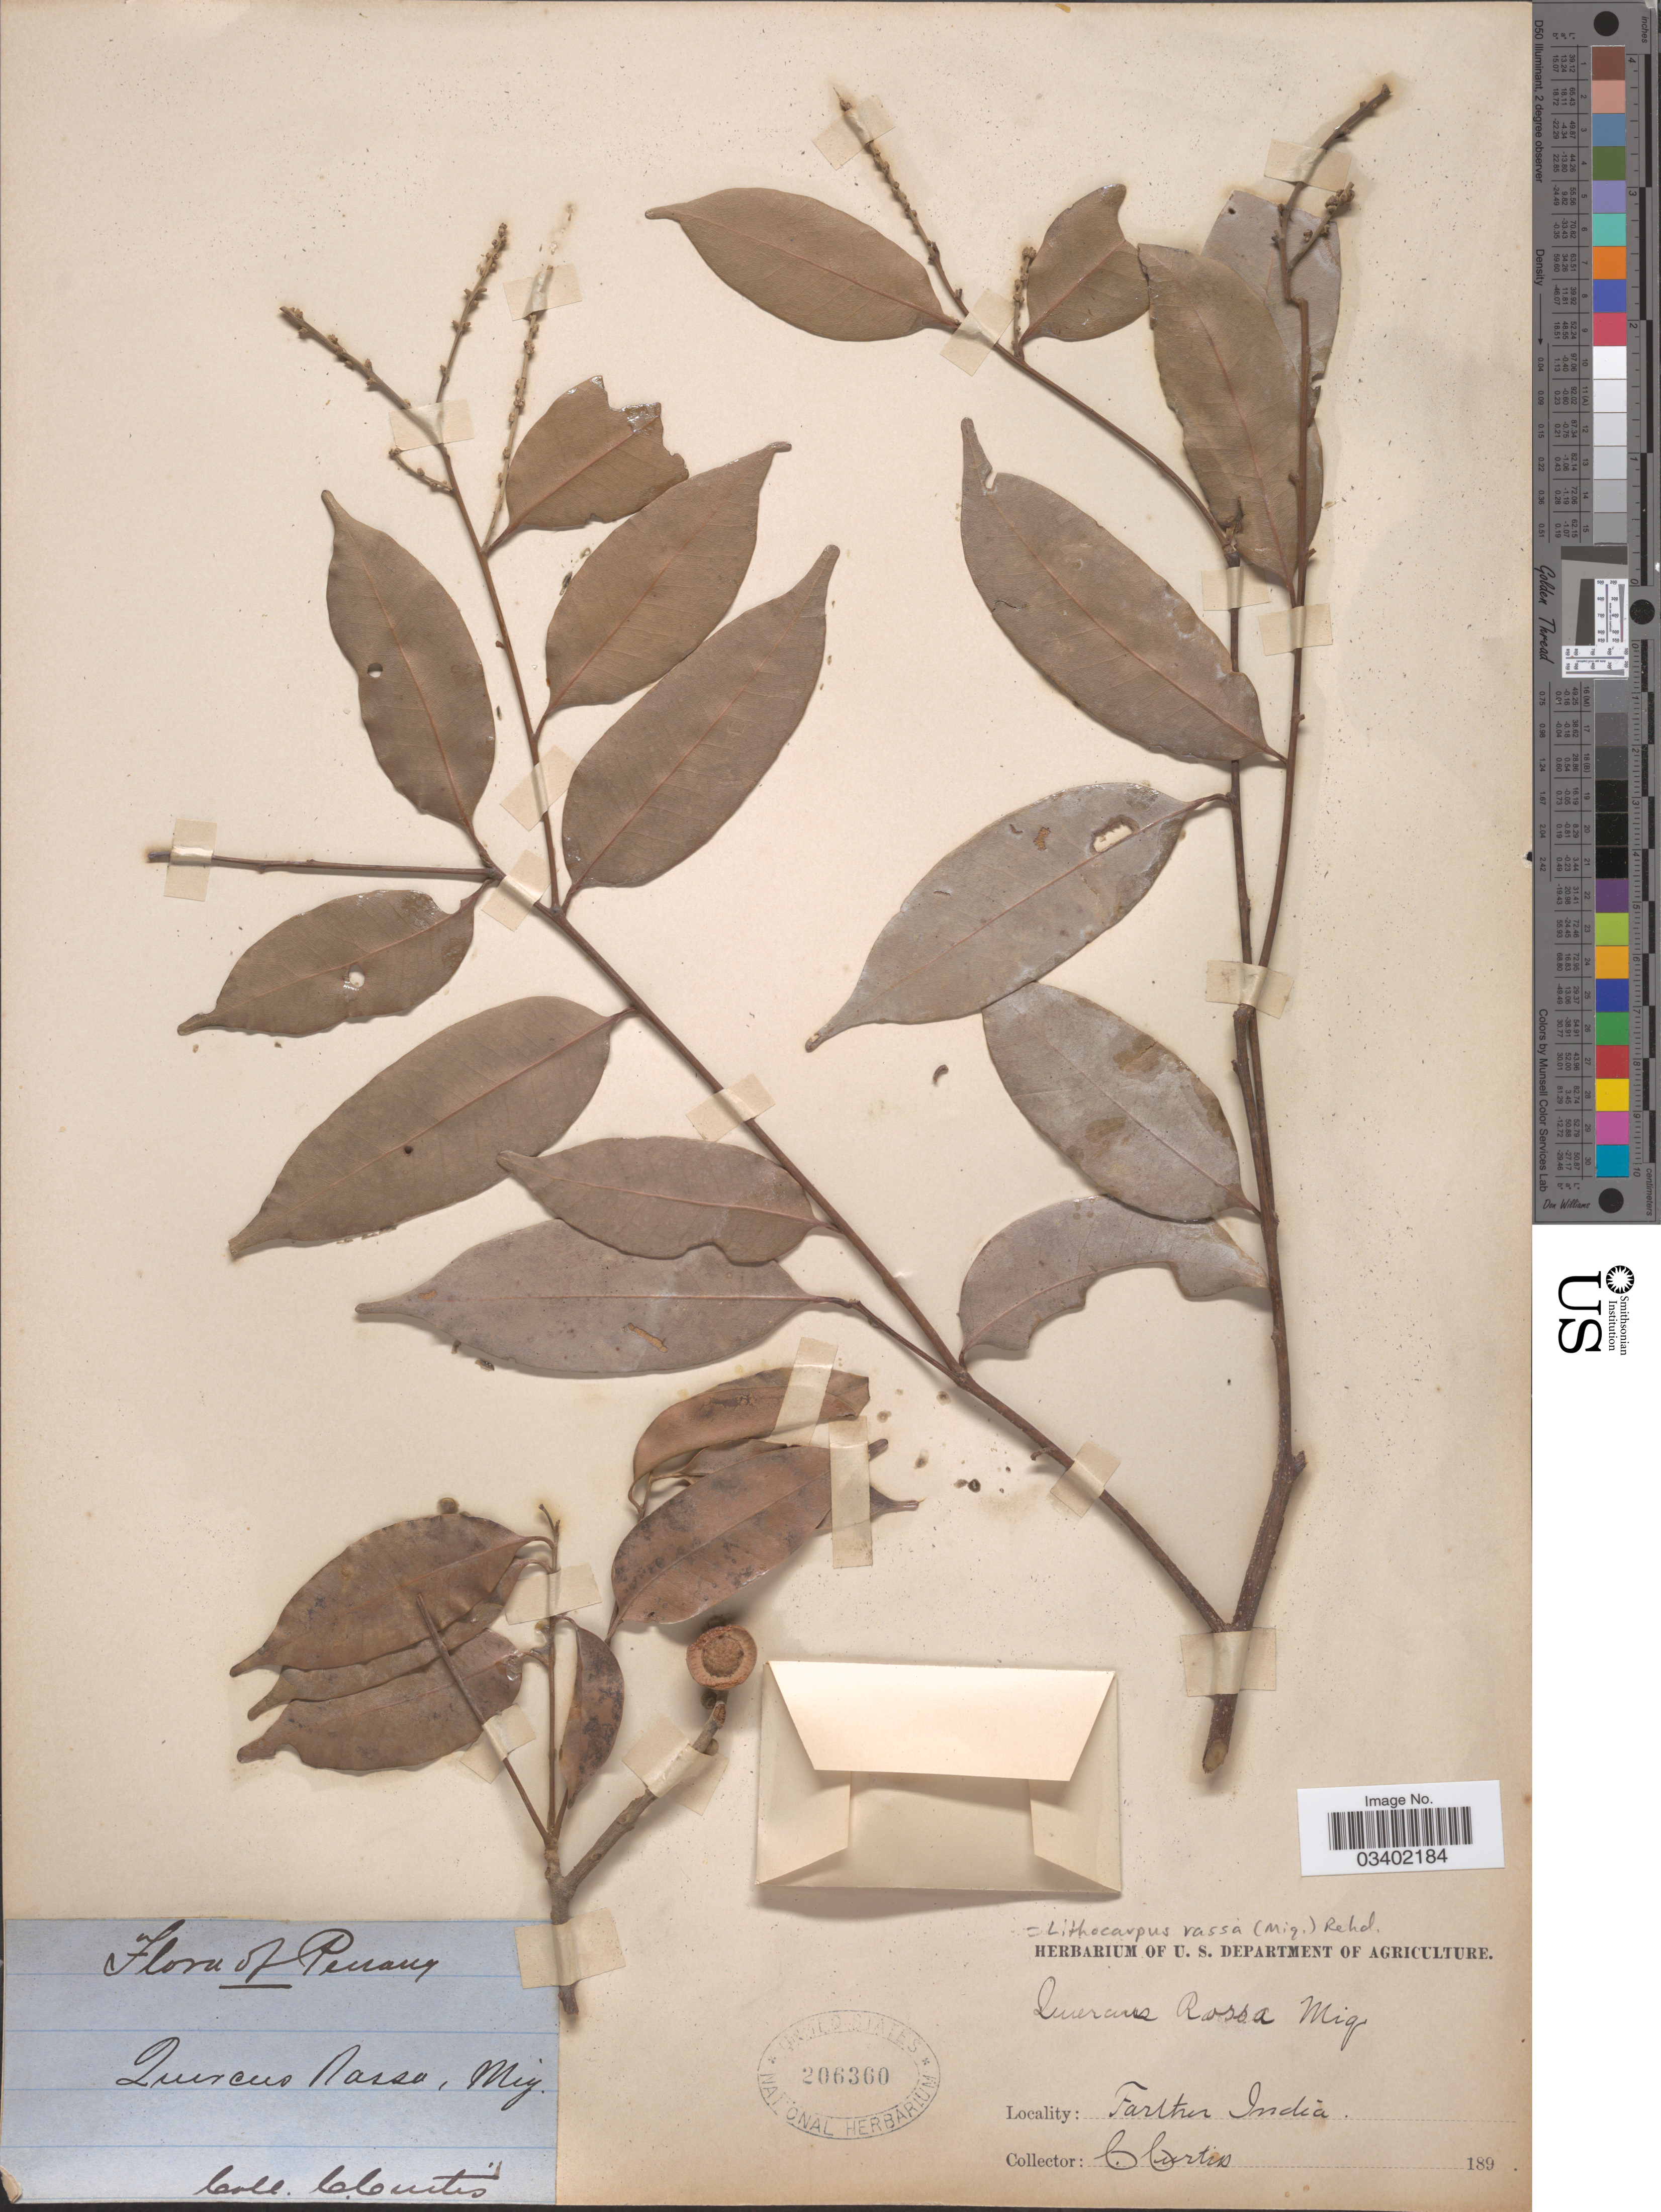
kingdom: Plantae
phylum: Tracheophyta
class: Magnoliopsida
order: Fagales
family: Fagaceae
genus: Lithocarpus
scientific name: Lithocarpus rassa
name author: (Miq.) Rehder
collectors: C. Curtis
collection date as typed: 189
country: Malaysia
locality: Penang. Farther India.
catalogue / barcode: US 206360